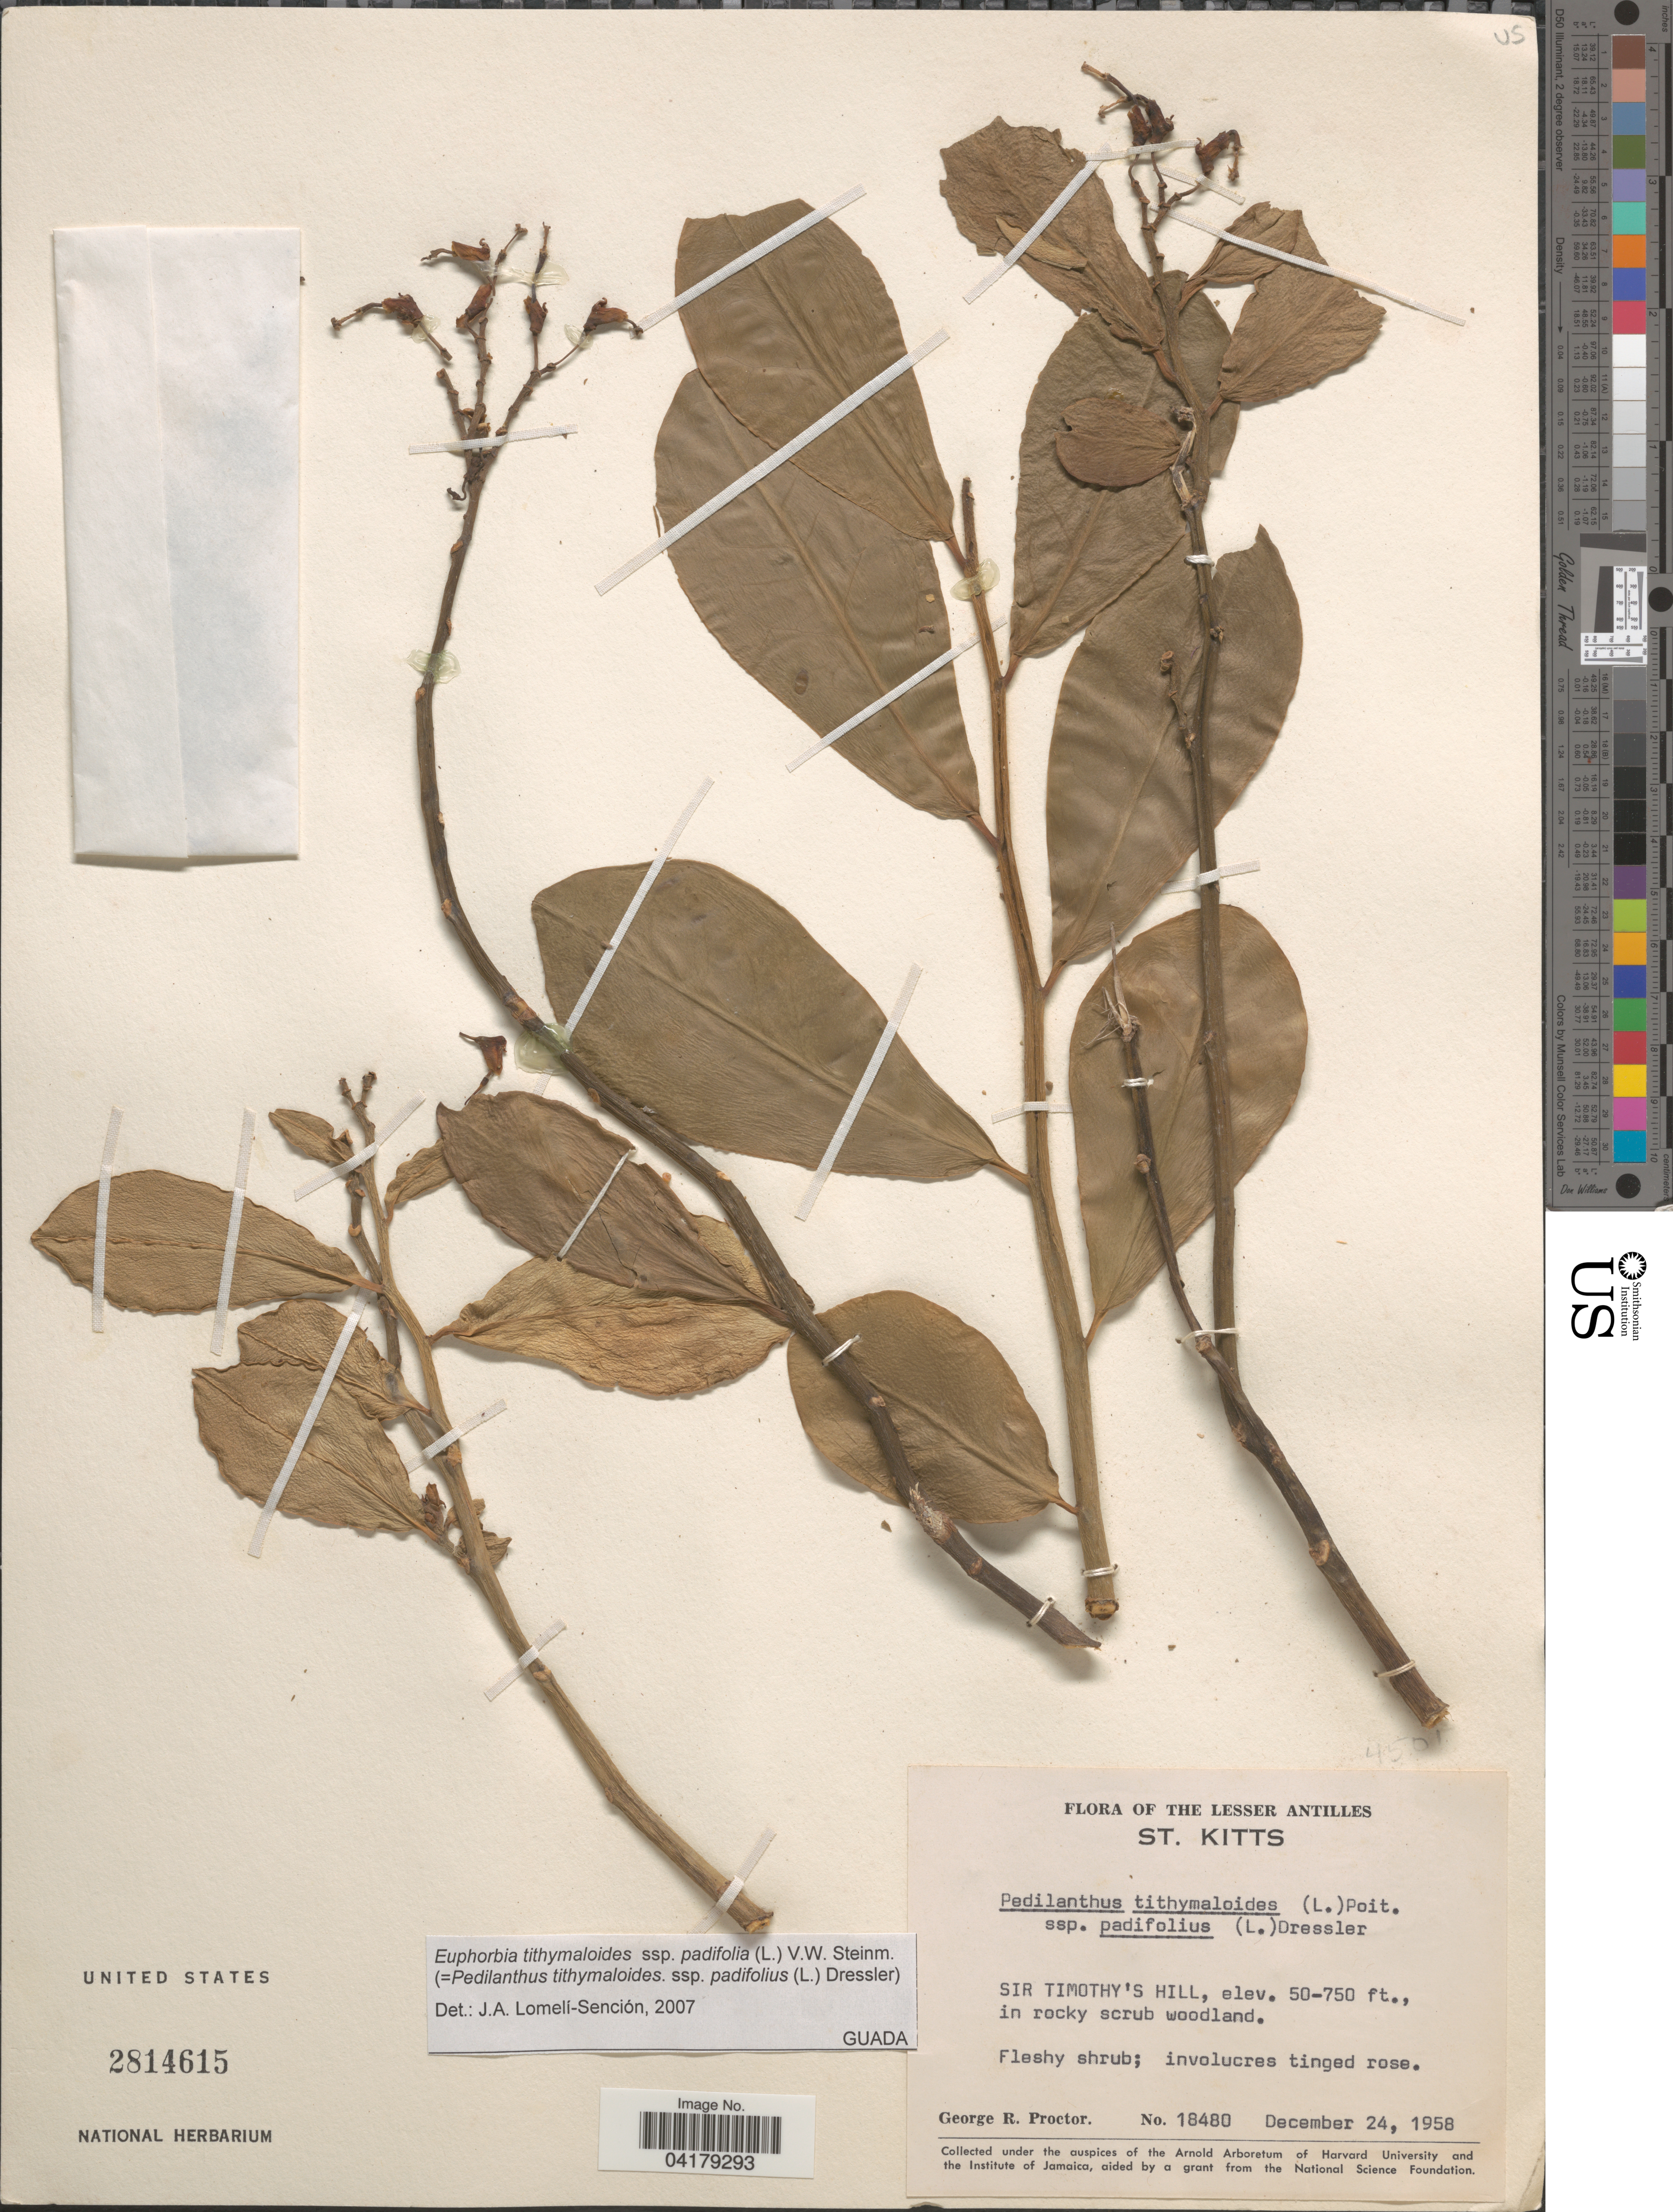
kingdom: Plantae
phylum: Tracheophyta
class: Magnoliopsida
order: Malpighiales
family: Euphorbiaceae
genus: Euphorbia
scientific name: Euphorbia tithymaloides subsp. padifolia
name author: (L.) V.W. Steinm.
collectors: G. Proctor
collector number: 18480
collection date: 1958-12-24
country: St. Christopher-Nevis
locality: The Lesser Antilles. St. Kitts. Sir Timothy's Hill.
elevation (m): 15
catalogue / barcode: US 2814615